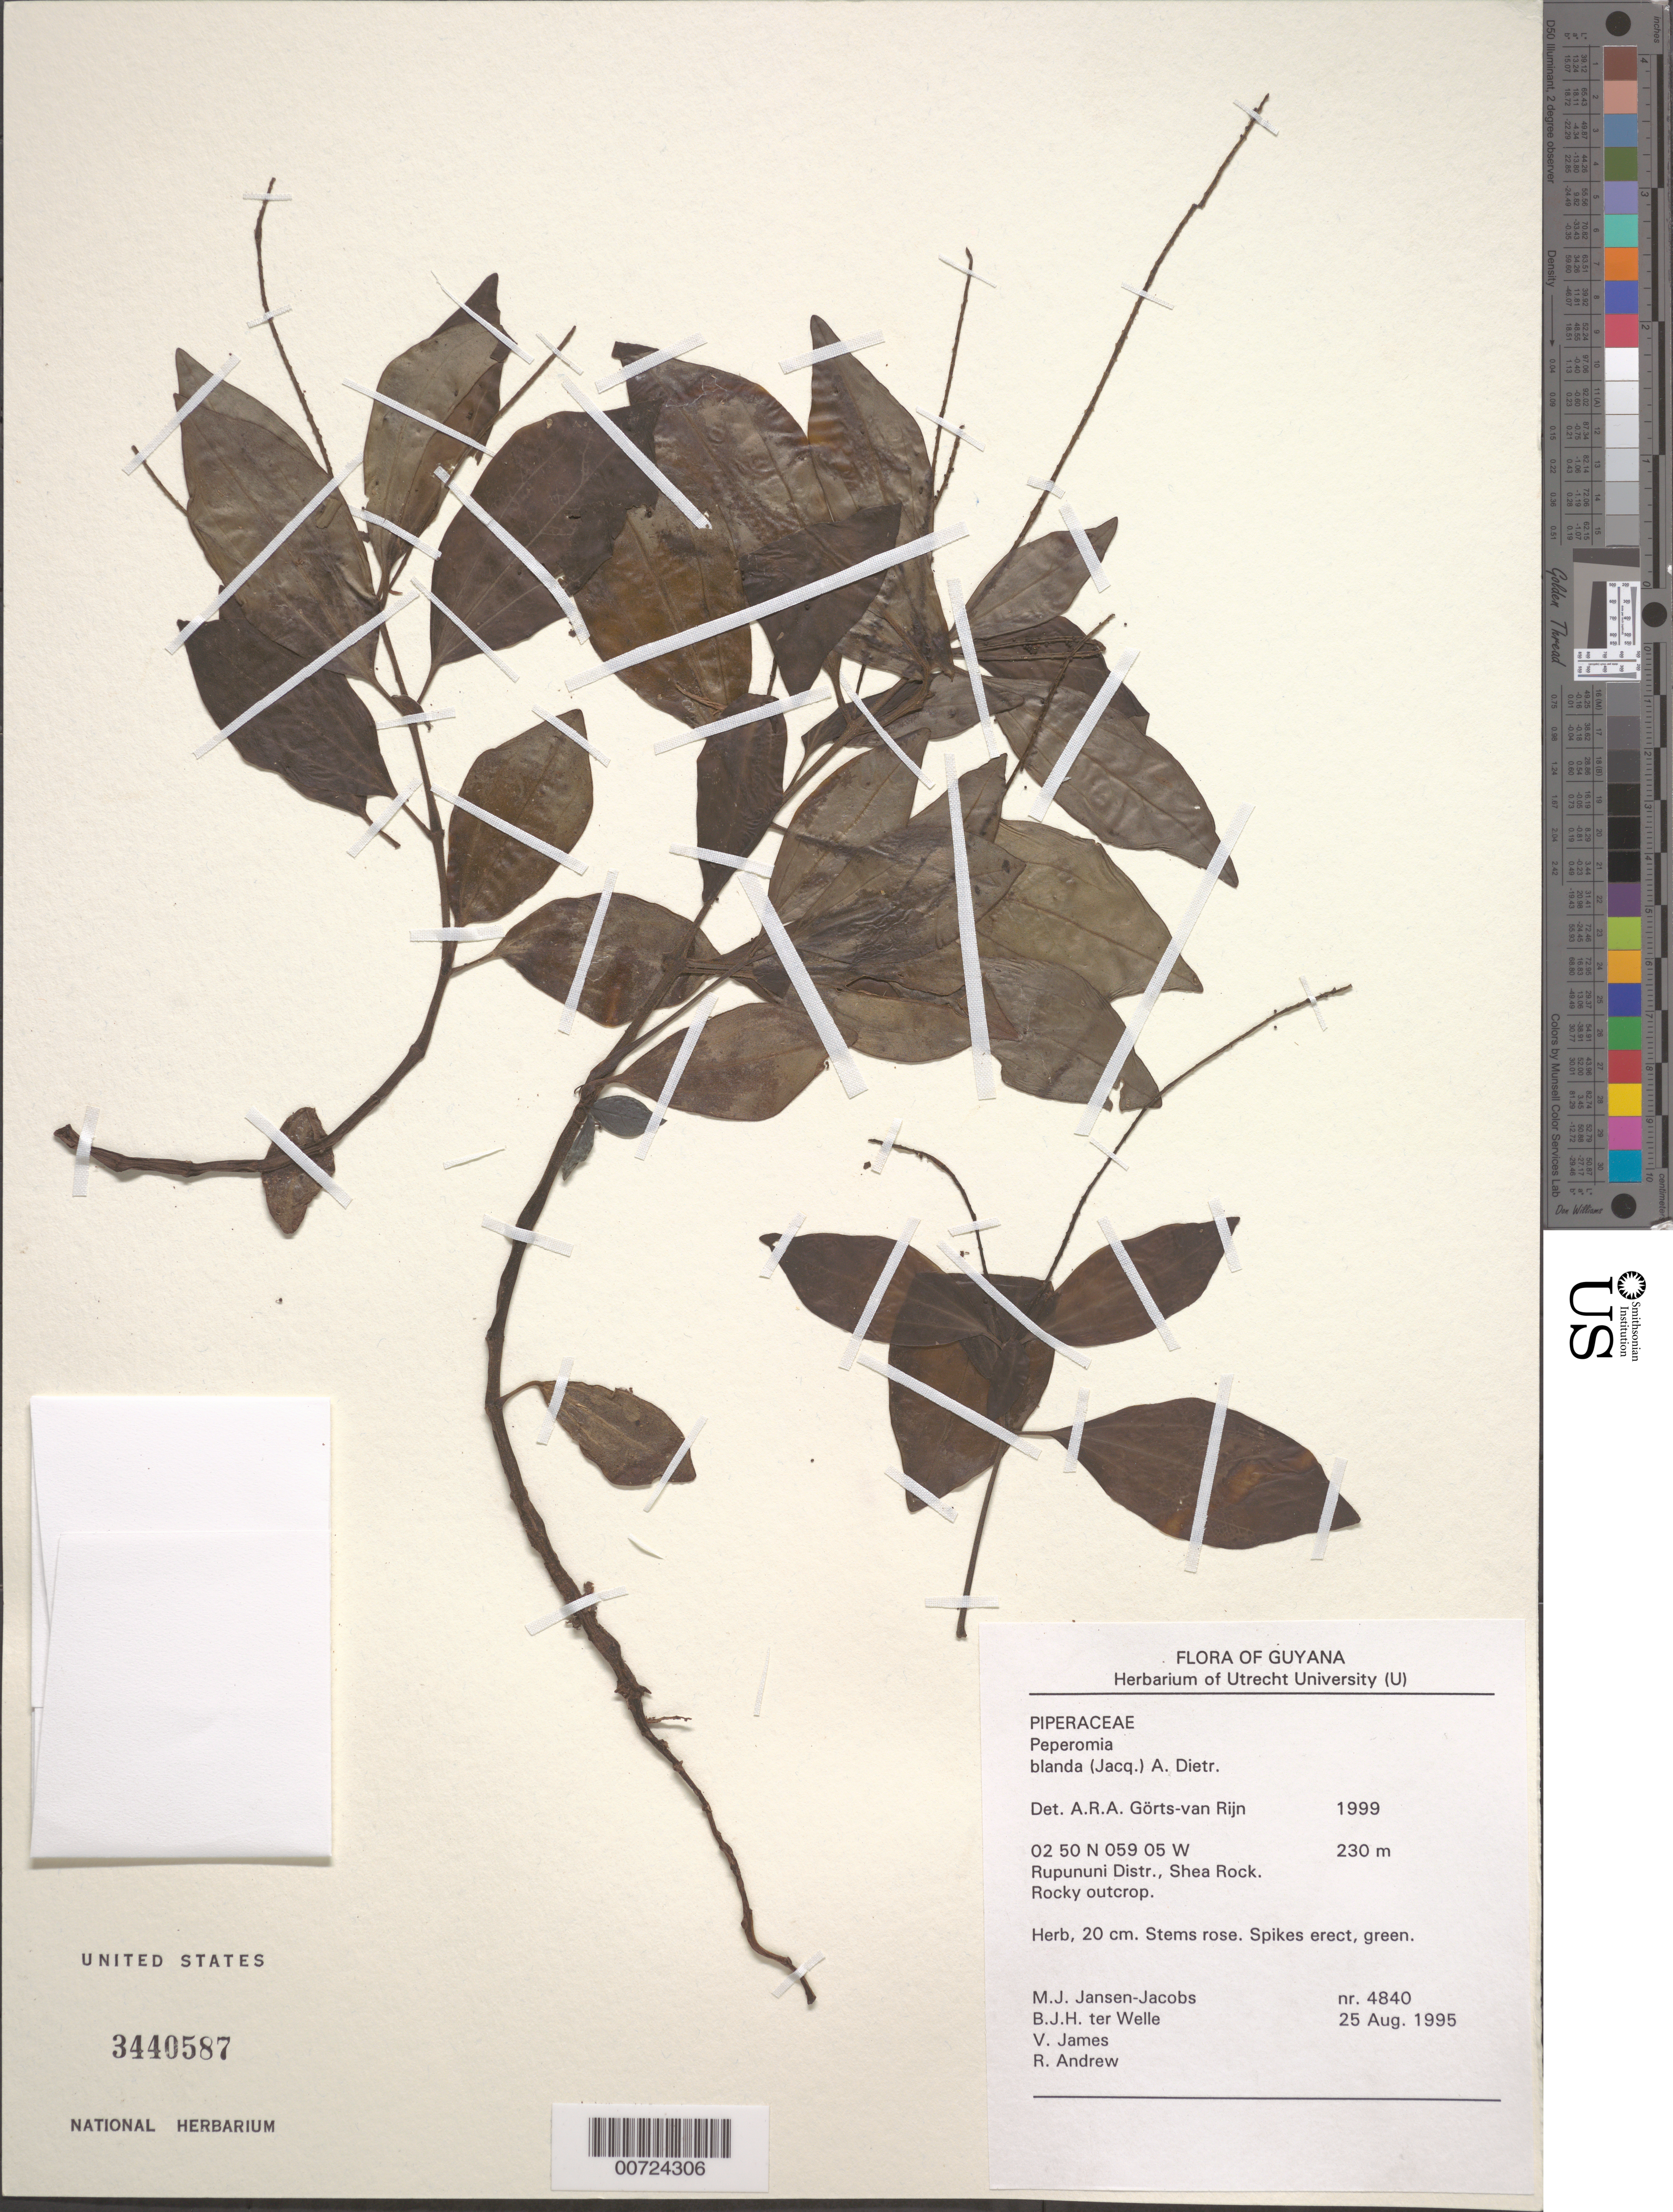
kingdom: Plantae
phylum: Tracheophyta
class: Magnoliopsida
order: Piperales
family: Piperaceae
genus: Peperomia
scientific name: Peperomia blanda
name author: (Jacq.) Kunth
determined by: Görts-van Rijn, A. R. A.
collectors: M. J. Jansen-Jacobs, B. Welle, V. James & R. Andrew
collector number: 4840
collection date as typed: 25-Aug-95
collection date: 1995-08-25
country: Guyana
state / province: U. Takutu-U. Essequibo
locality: Shea Rock, Rupununi Dist.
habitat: Rocky outcrop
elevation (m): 230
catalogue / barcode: US 3440587